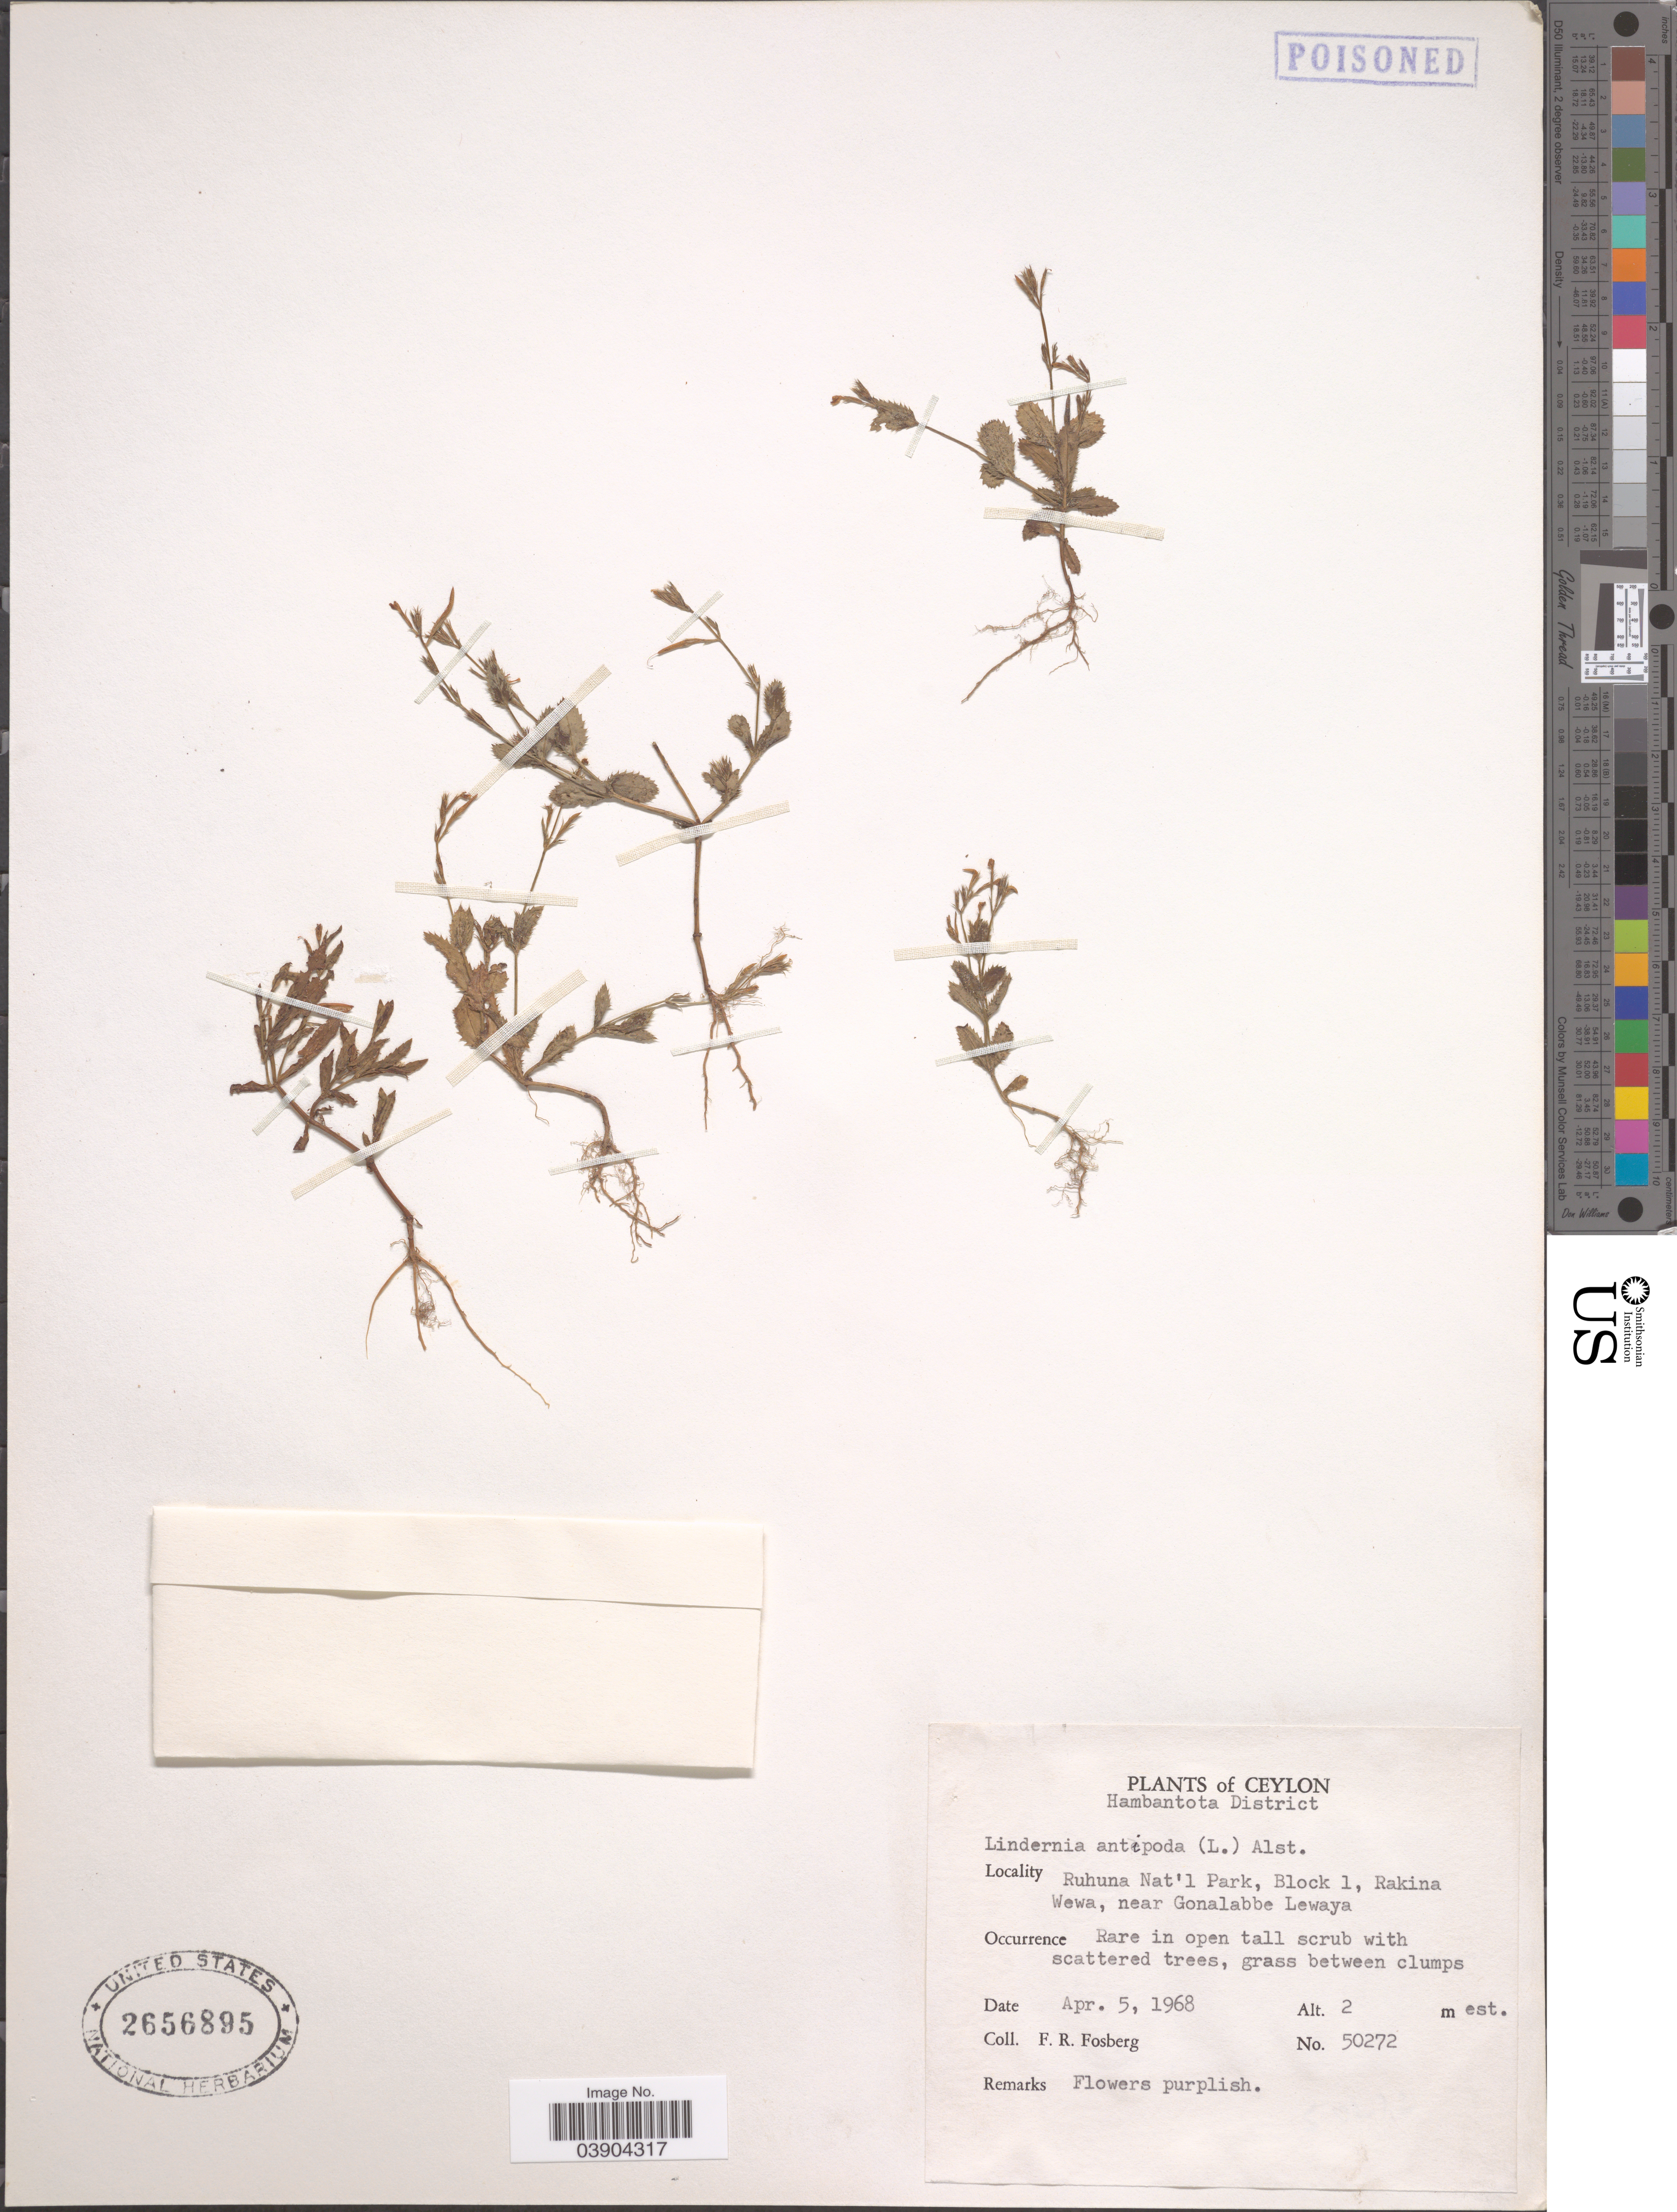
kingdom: Plantae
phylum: Tracheophyta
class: Magnoliopsida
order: Lamiales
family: Linderniaceae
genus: Lindernia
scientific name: Lindernia antipoda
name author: (L.) Alston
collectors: F. R. Fosberg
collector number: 50272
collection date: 1968-04-05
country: Sri Lanka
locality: Ceylon. Hambantota District. Ruhuna Nat'l Park, Block 1, Rakina Wewa, near Gonalabbe Lewaya.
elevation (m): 2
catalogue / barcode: US 2656895